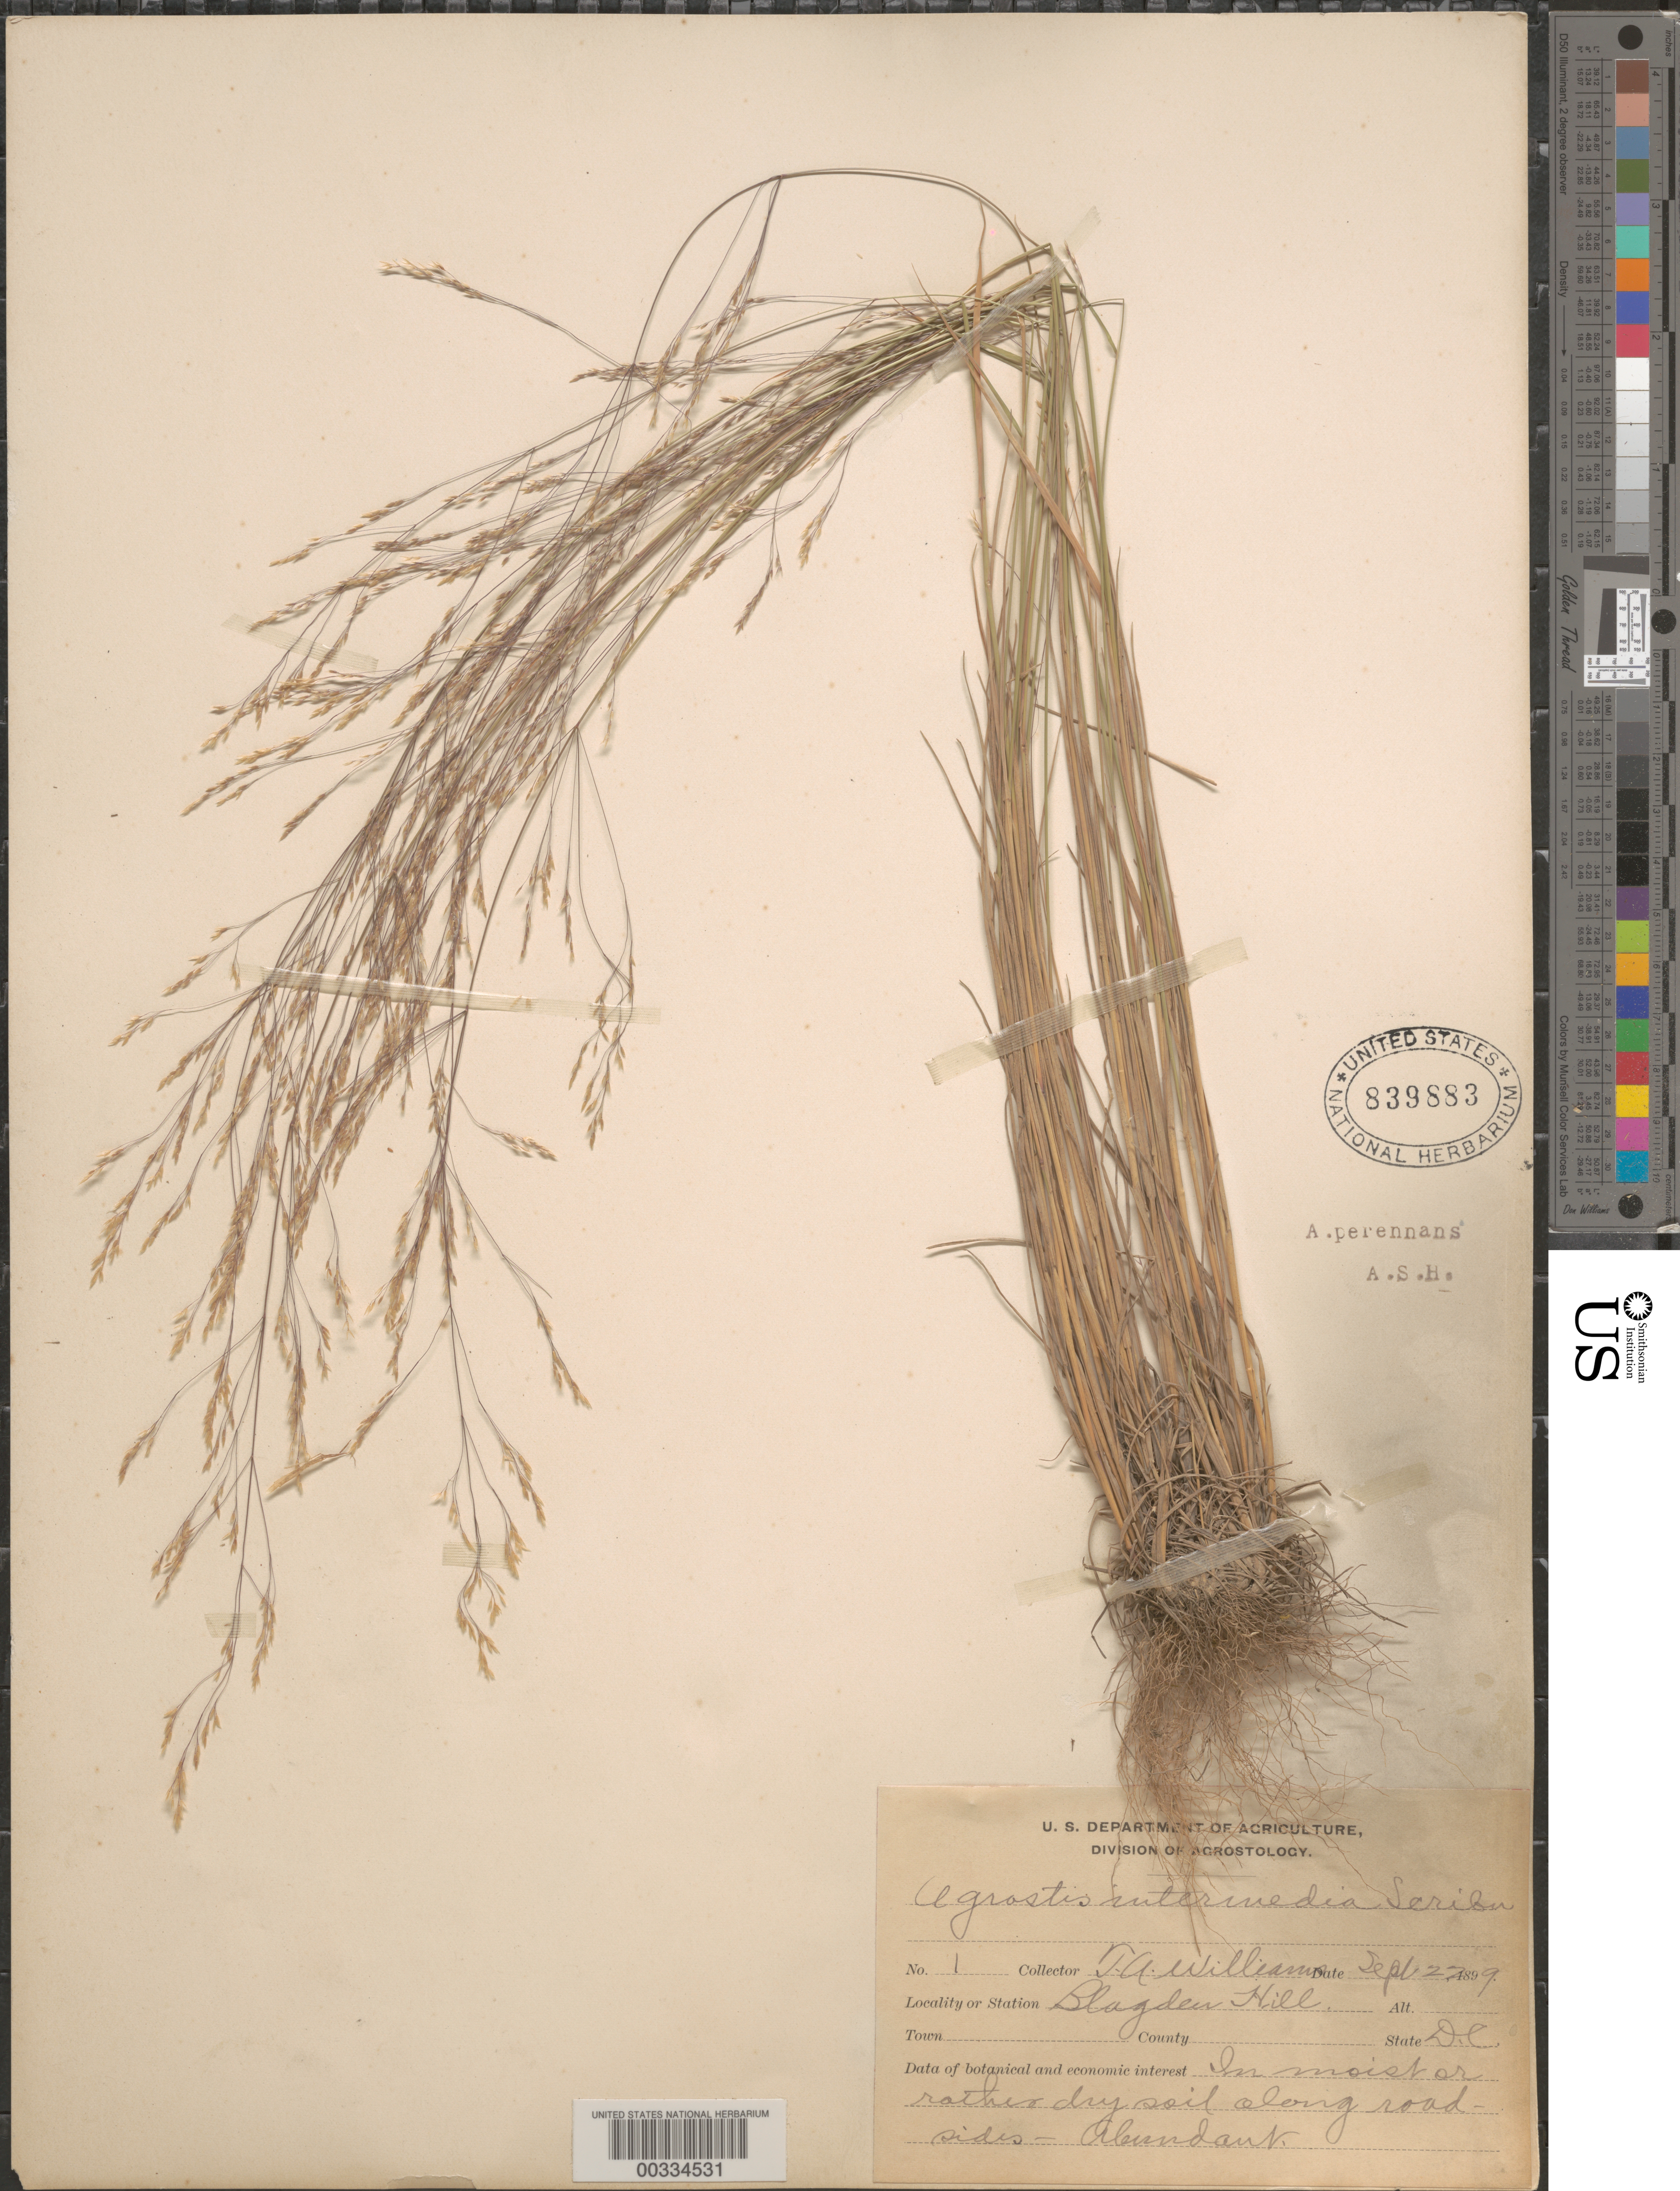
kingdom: Plantae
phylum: Tracheophyta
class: Liliopsida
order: Poales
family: Poaceae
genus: Agrostis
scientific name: Agrostis perennans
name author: (Walter) Tuck.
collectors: T. A. Williams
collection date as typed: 22 Sep 1899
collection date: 1899-09-22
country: United States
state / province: District of Columbia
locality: Blagden Hill Rock Creek Park and Vicinity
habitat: In moist or rather dry soil along roadsides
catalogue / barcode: US 839883